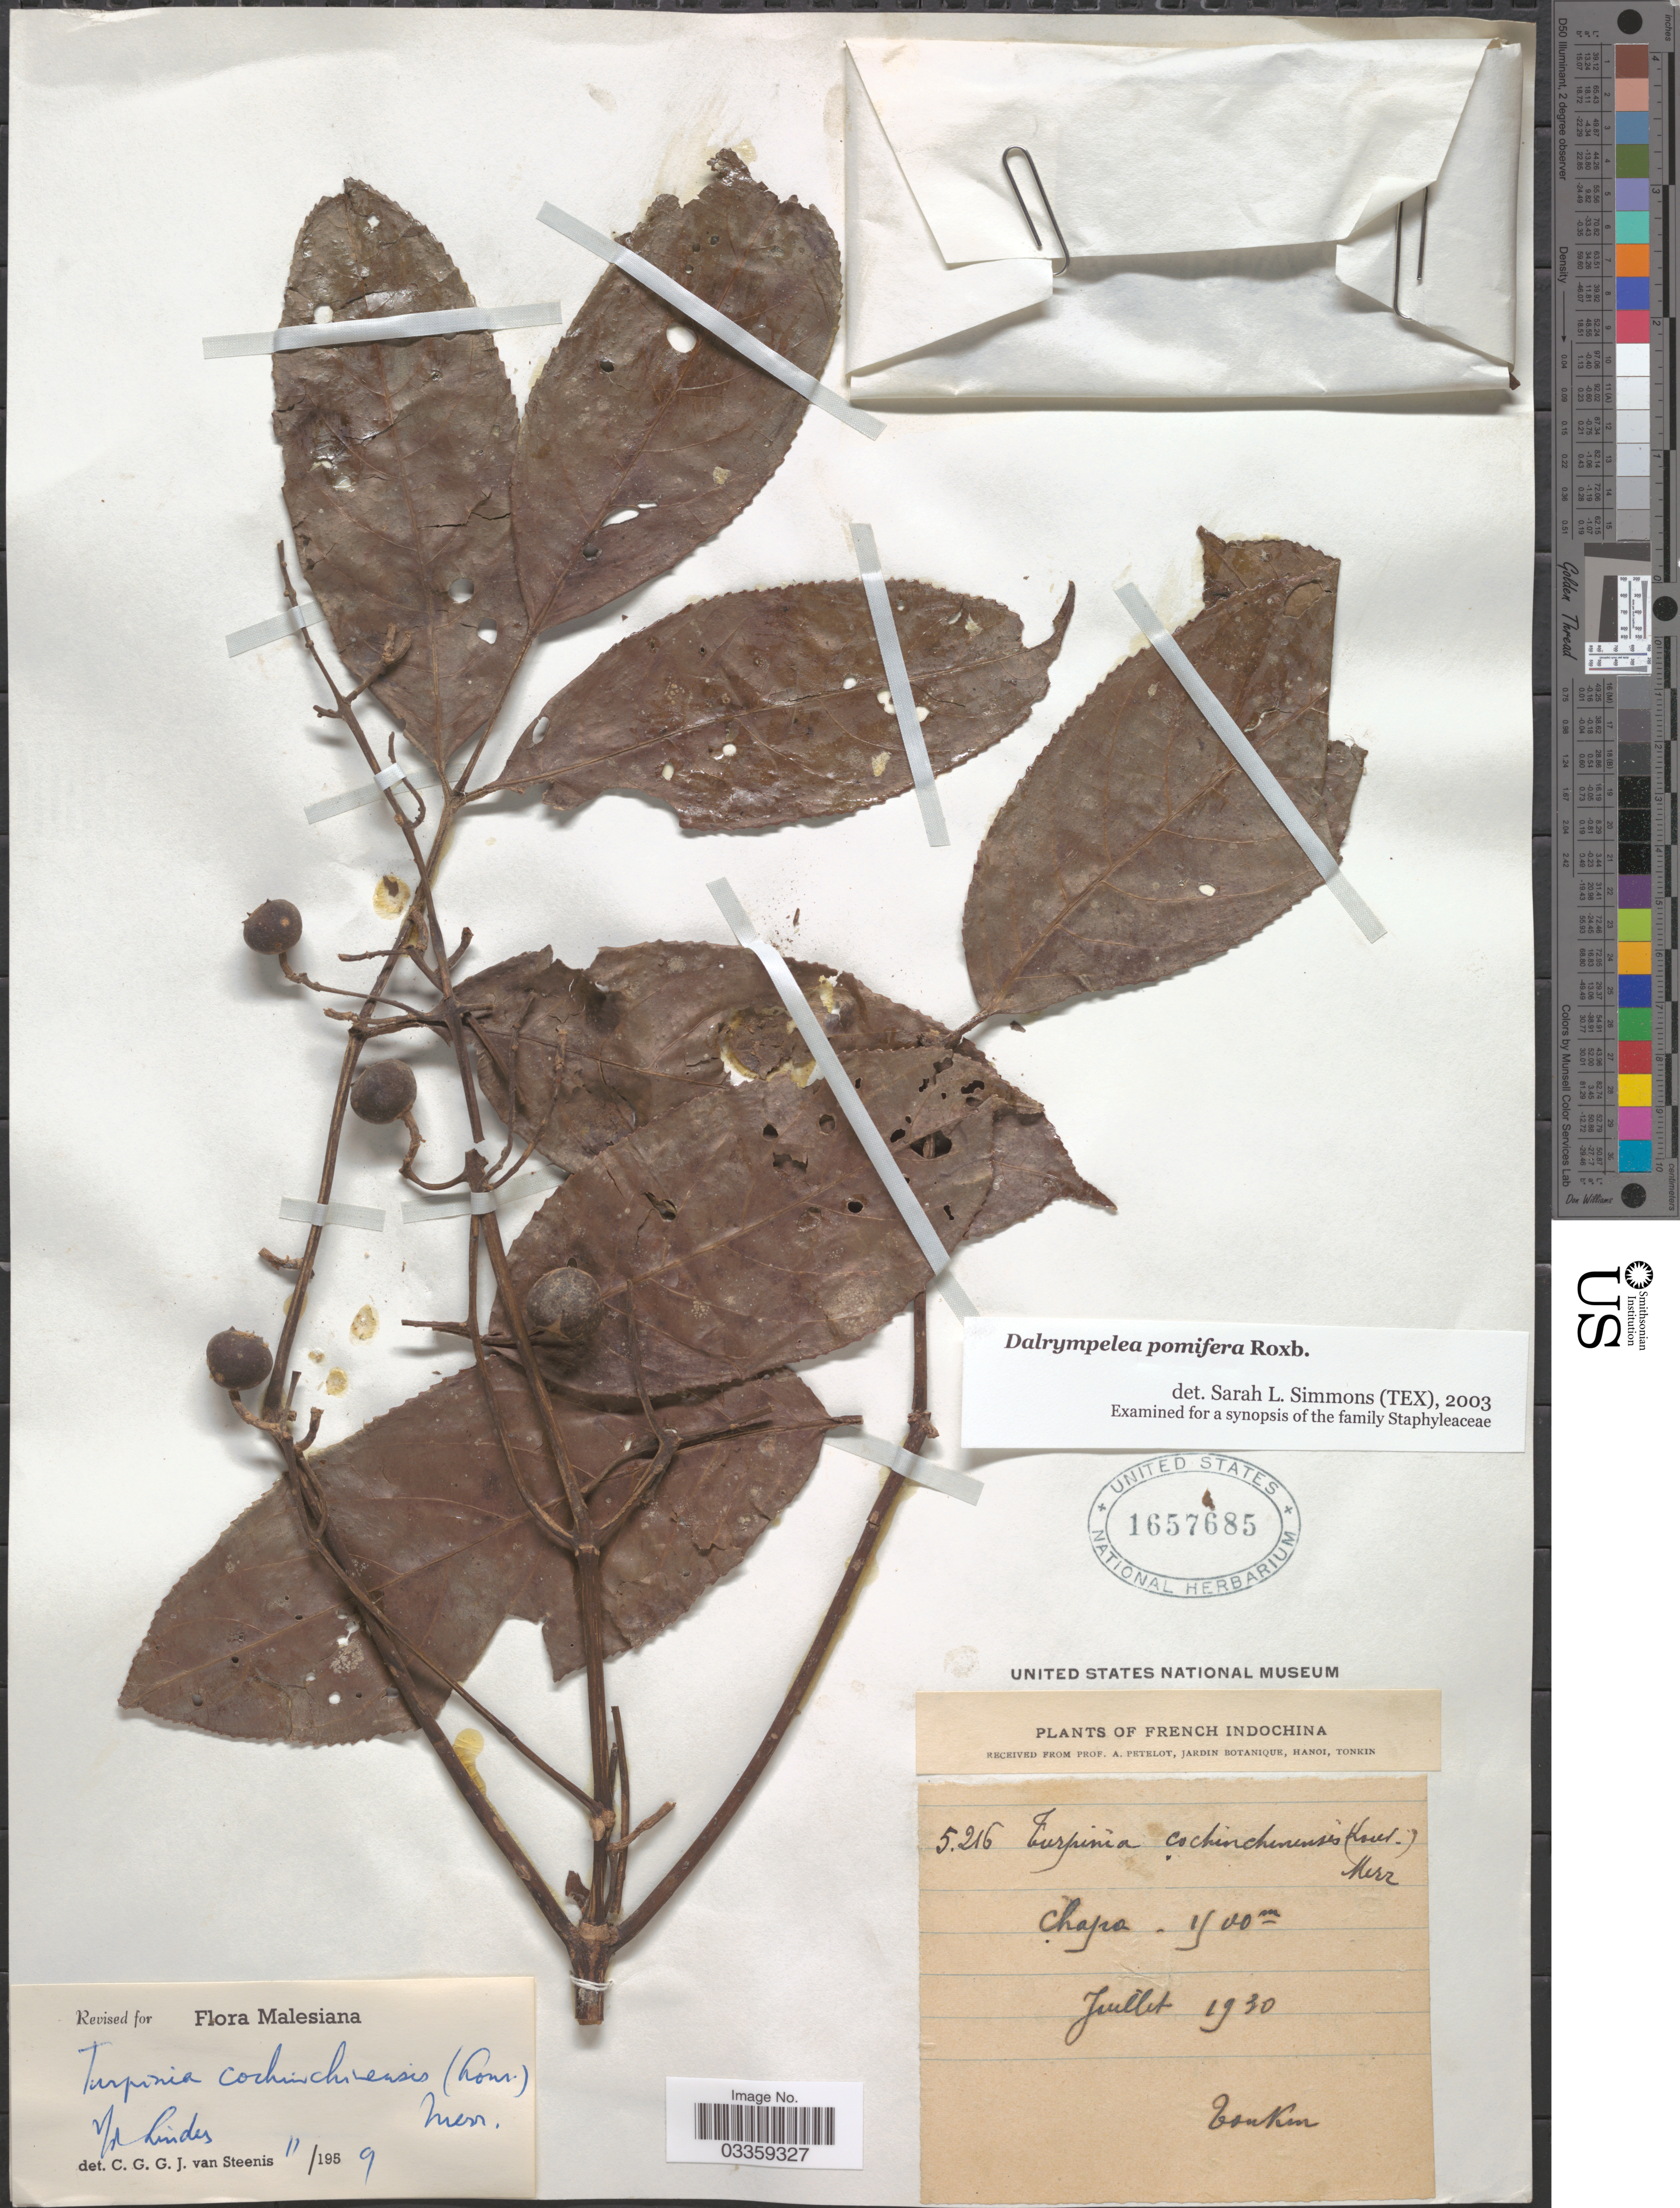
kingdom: Plantae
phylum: Tracheophyta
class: Magnoliopsida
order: Crossosomatales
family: Staphyleaceae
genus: Dalrympelea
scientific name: Dalrympelea pomifera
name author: Roxb.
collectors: P. A. Pételot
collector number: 5216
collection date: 1930-07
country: Vietnam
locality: French IndoChina, Chapa.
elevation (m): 1500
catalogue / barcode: US 1657685